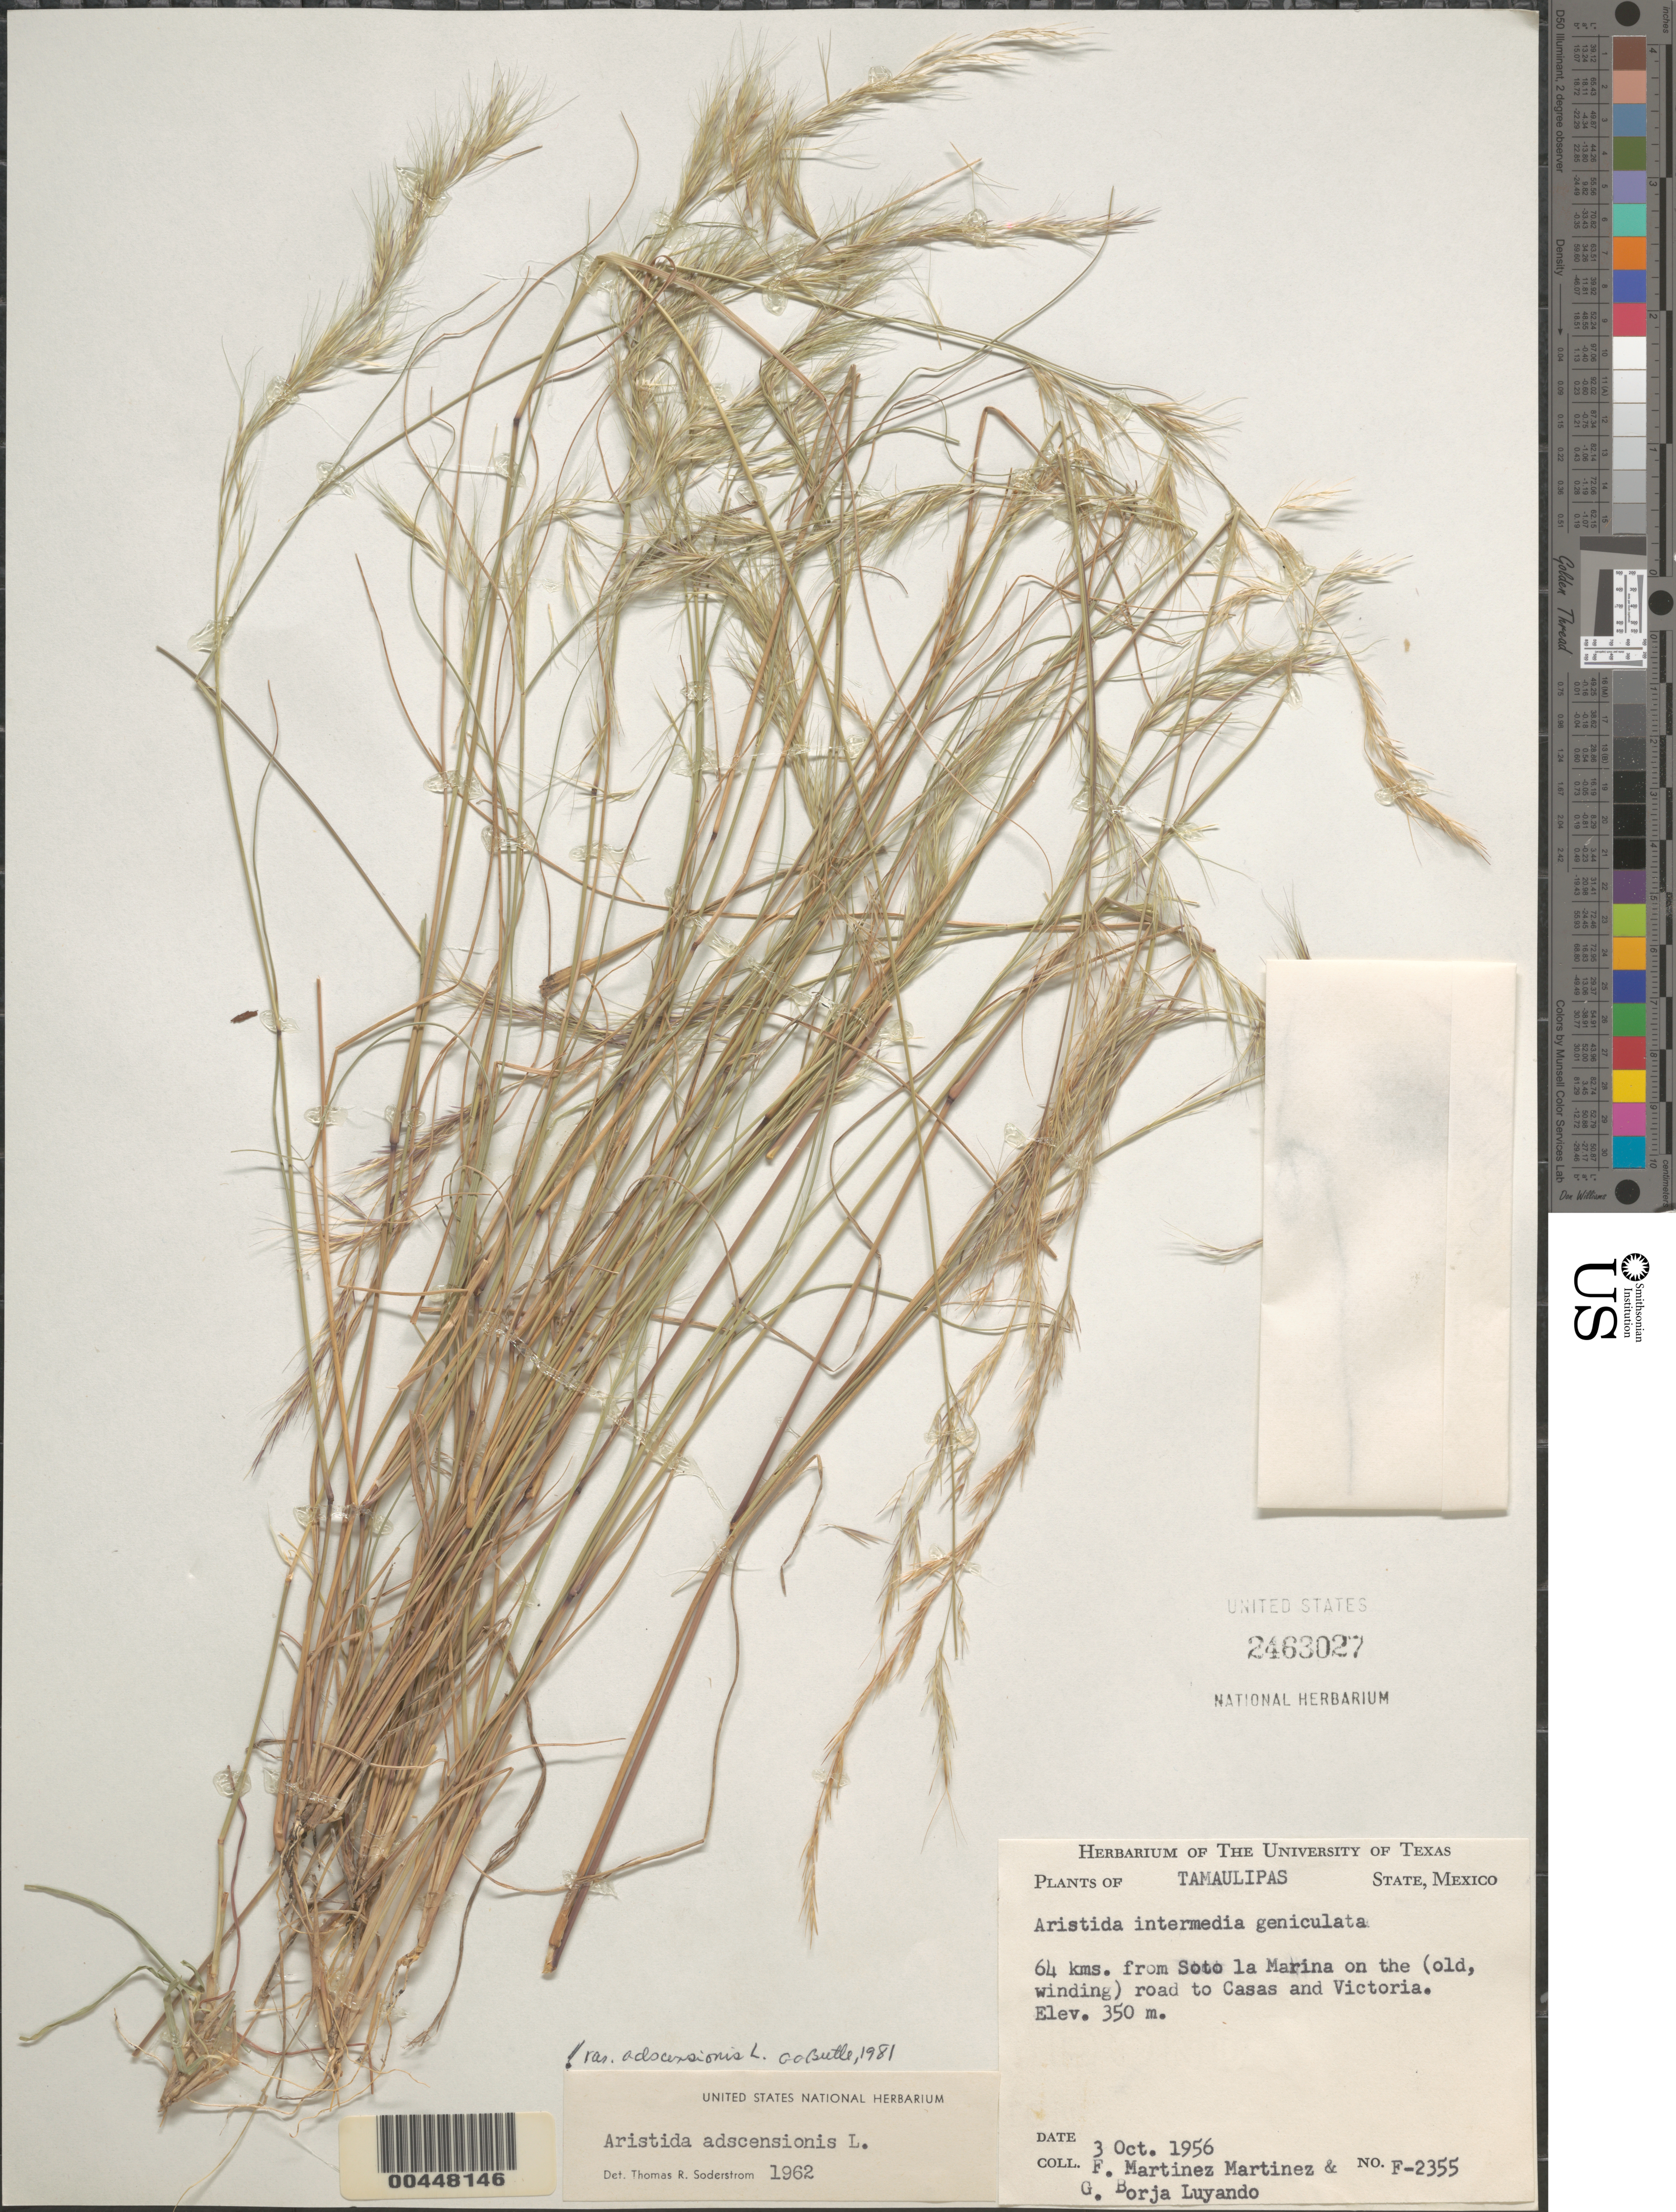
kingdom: Plantae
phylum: Tracheophyta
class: Liliopsida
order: Poales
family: Poaceae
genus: Aristida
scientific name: Aristida adscensionis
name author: L.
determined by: Beetle, O. A.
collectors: F. Martinez-M. & G. Borja-Luyando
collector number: F-2355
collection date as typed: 3 Oct 1956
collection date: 1956-10-03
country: Mexico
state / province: Tamaulipas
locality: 64 km from Soto la Marina on the old, winding road to Casas and Victoria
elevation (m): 350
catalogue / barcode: US 2463027